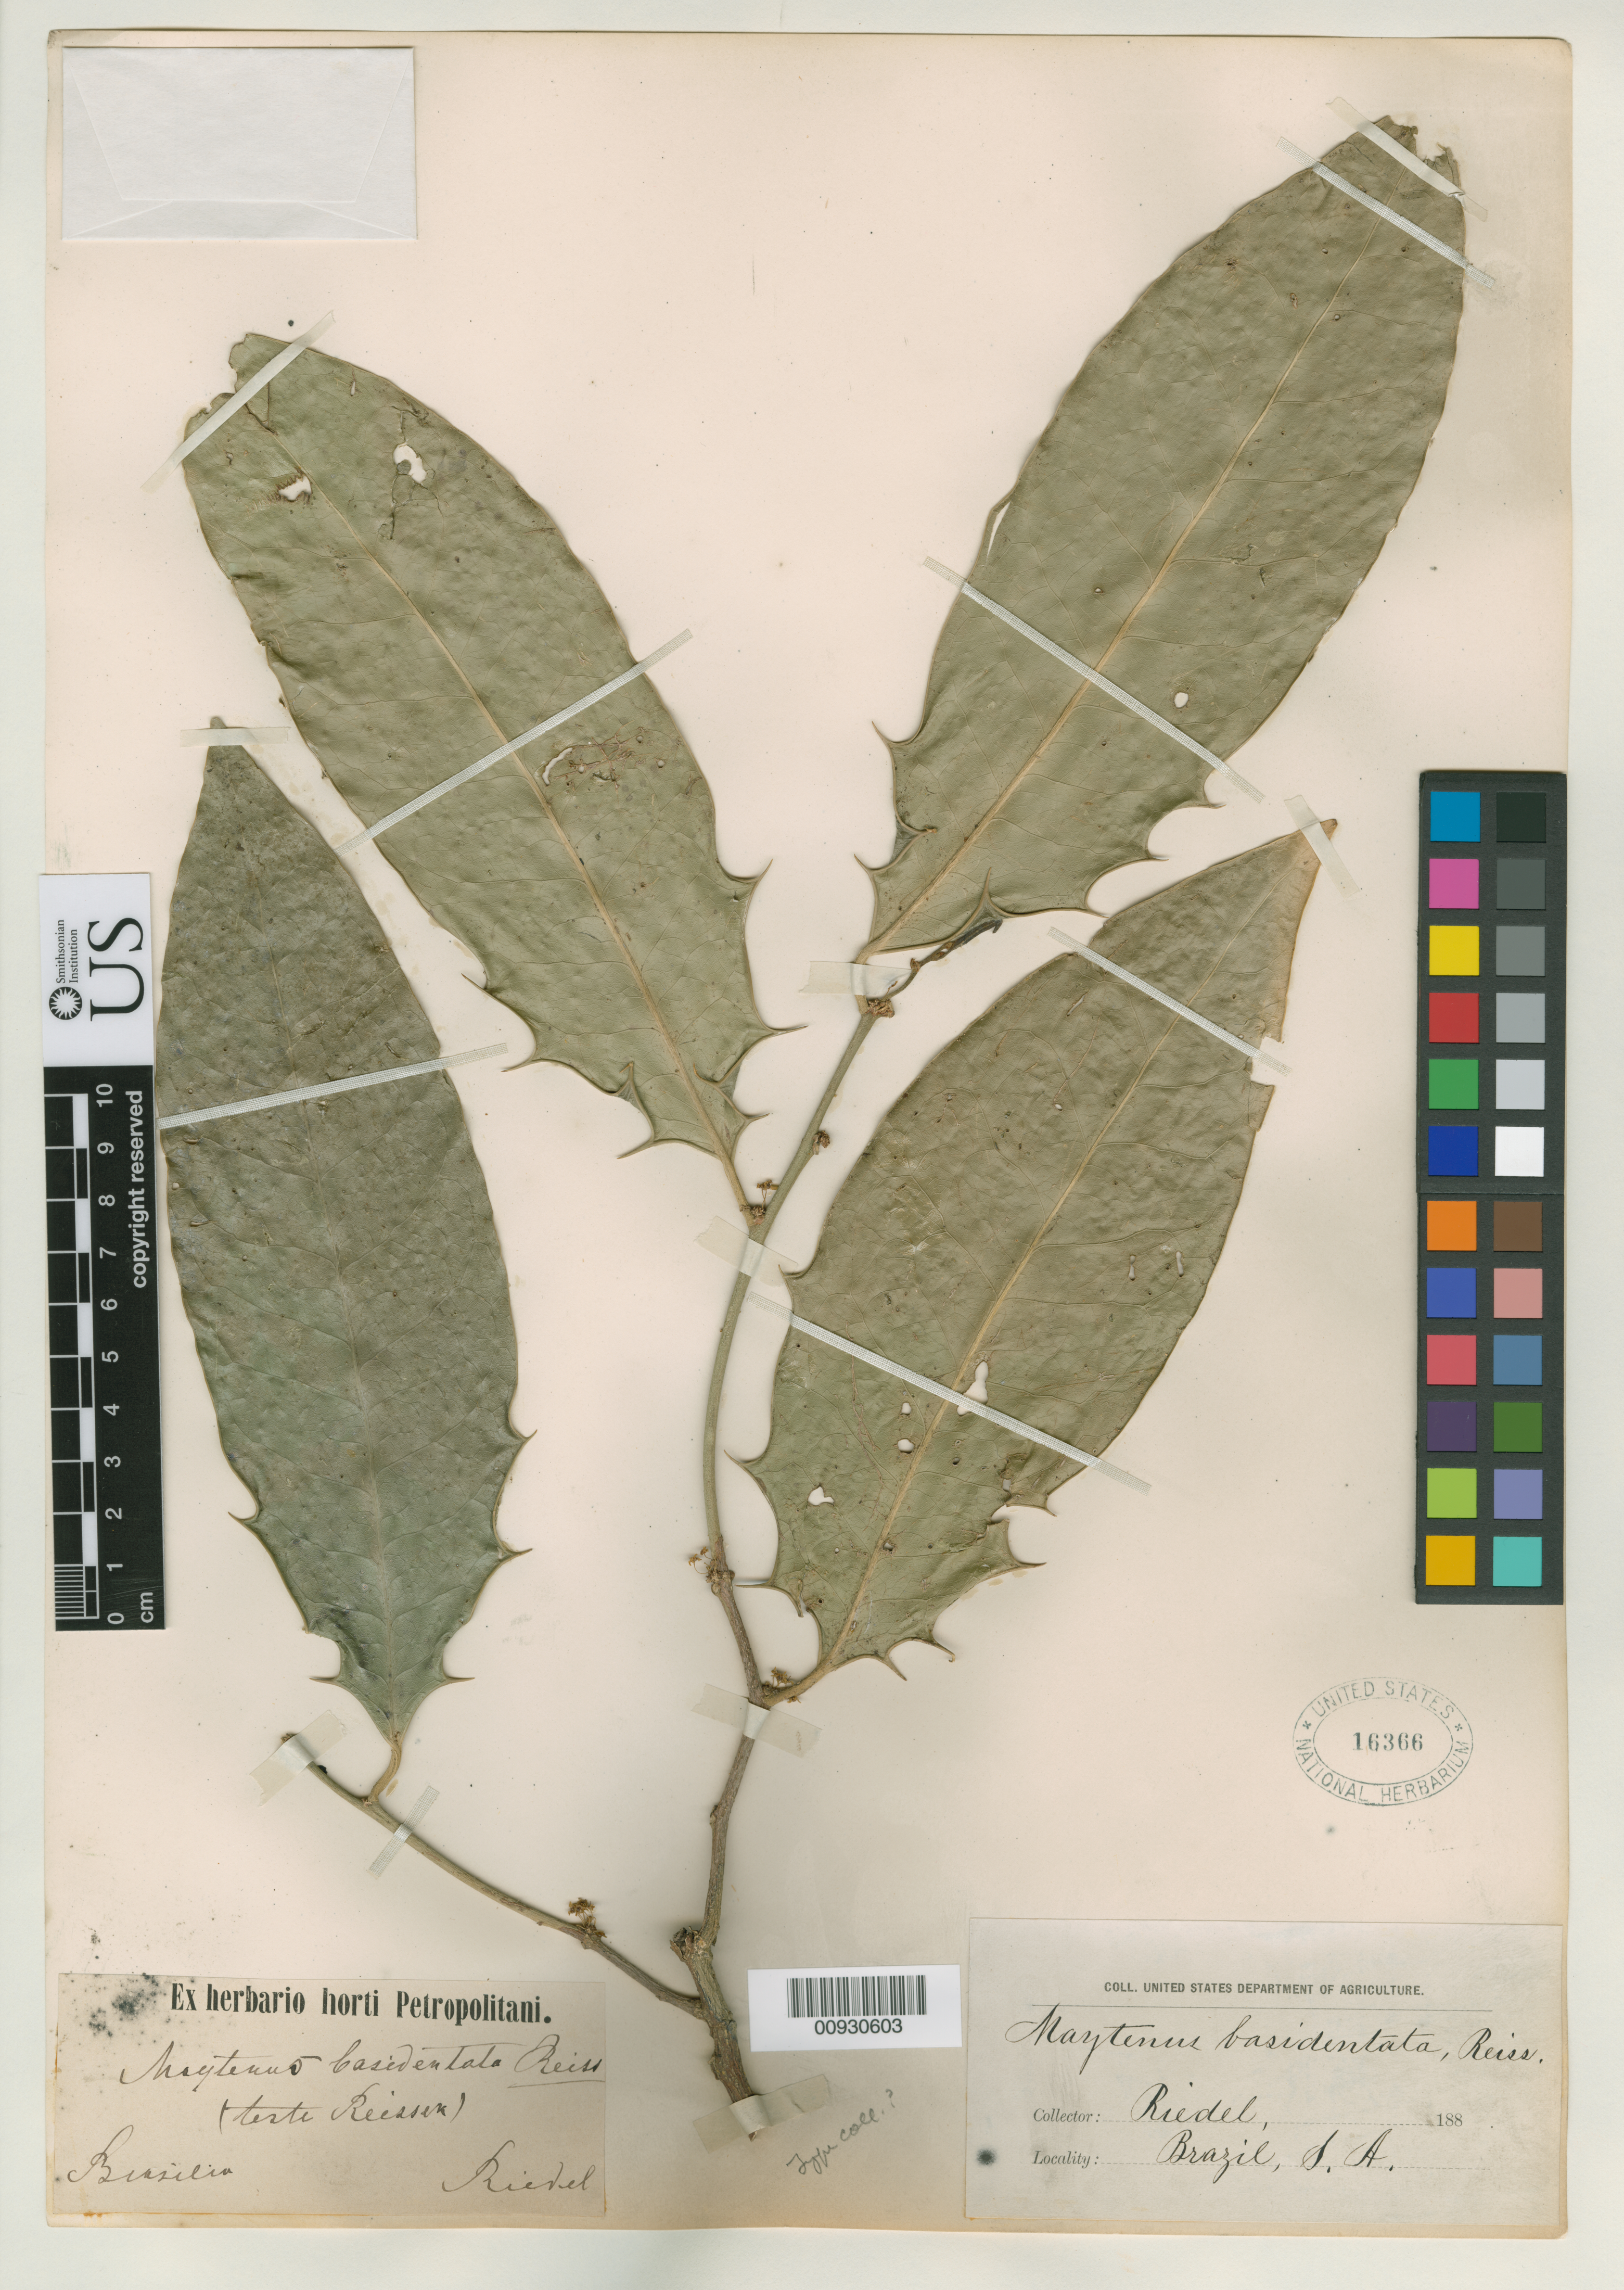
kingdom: Plantae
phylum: Tracheophyta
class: Magnoliopsida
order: Celastrales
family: Celastraceae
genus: Maytenus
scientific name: Maytenus basidentata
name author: Reissek in Mart.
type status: Possible Type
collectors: L. Reidel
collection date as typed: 188-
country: Brazil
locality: Brasilia. [Protologue, "Habitat in prov. Rio de Janeiro in silvaticis prope urbem principalem: Luschnath."]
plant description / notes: Annotated in unknown hand, "Type coll.?"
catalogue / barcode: US 16366